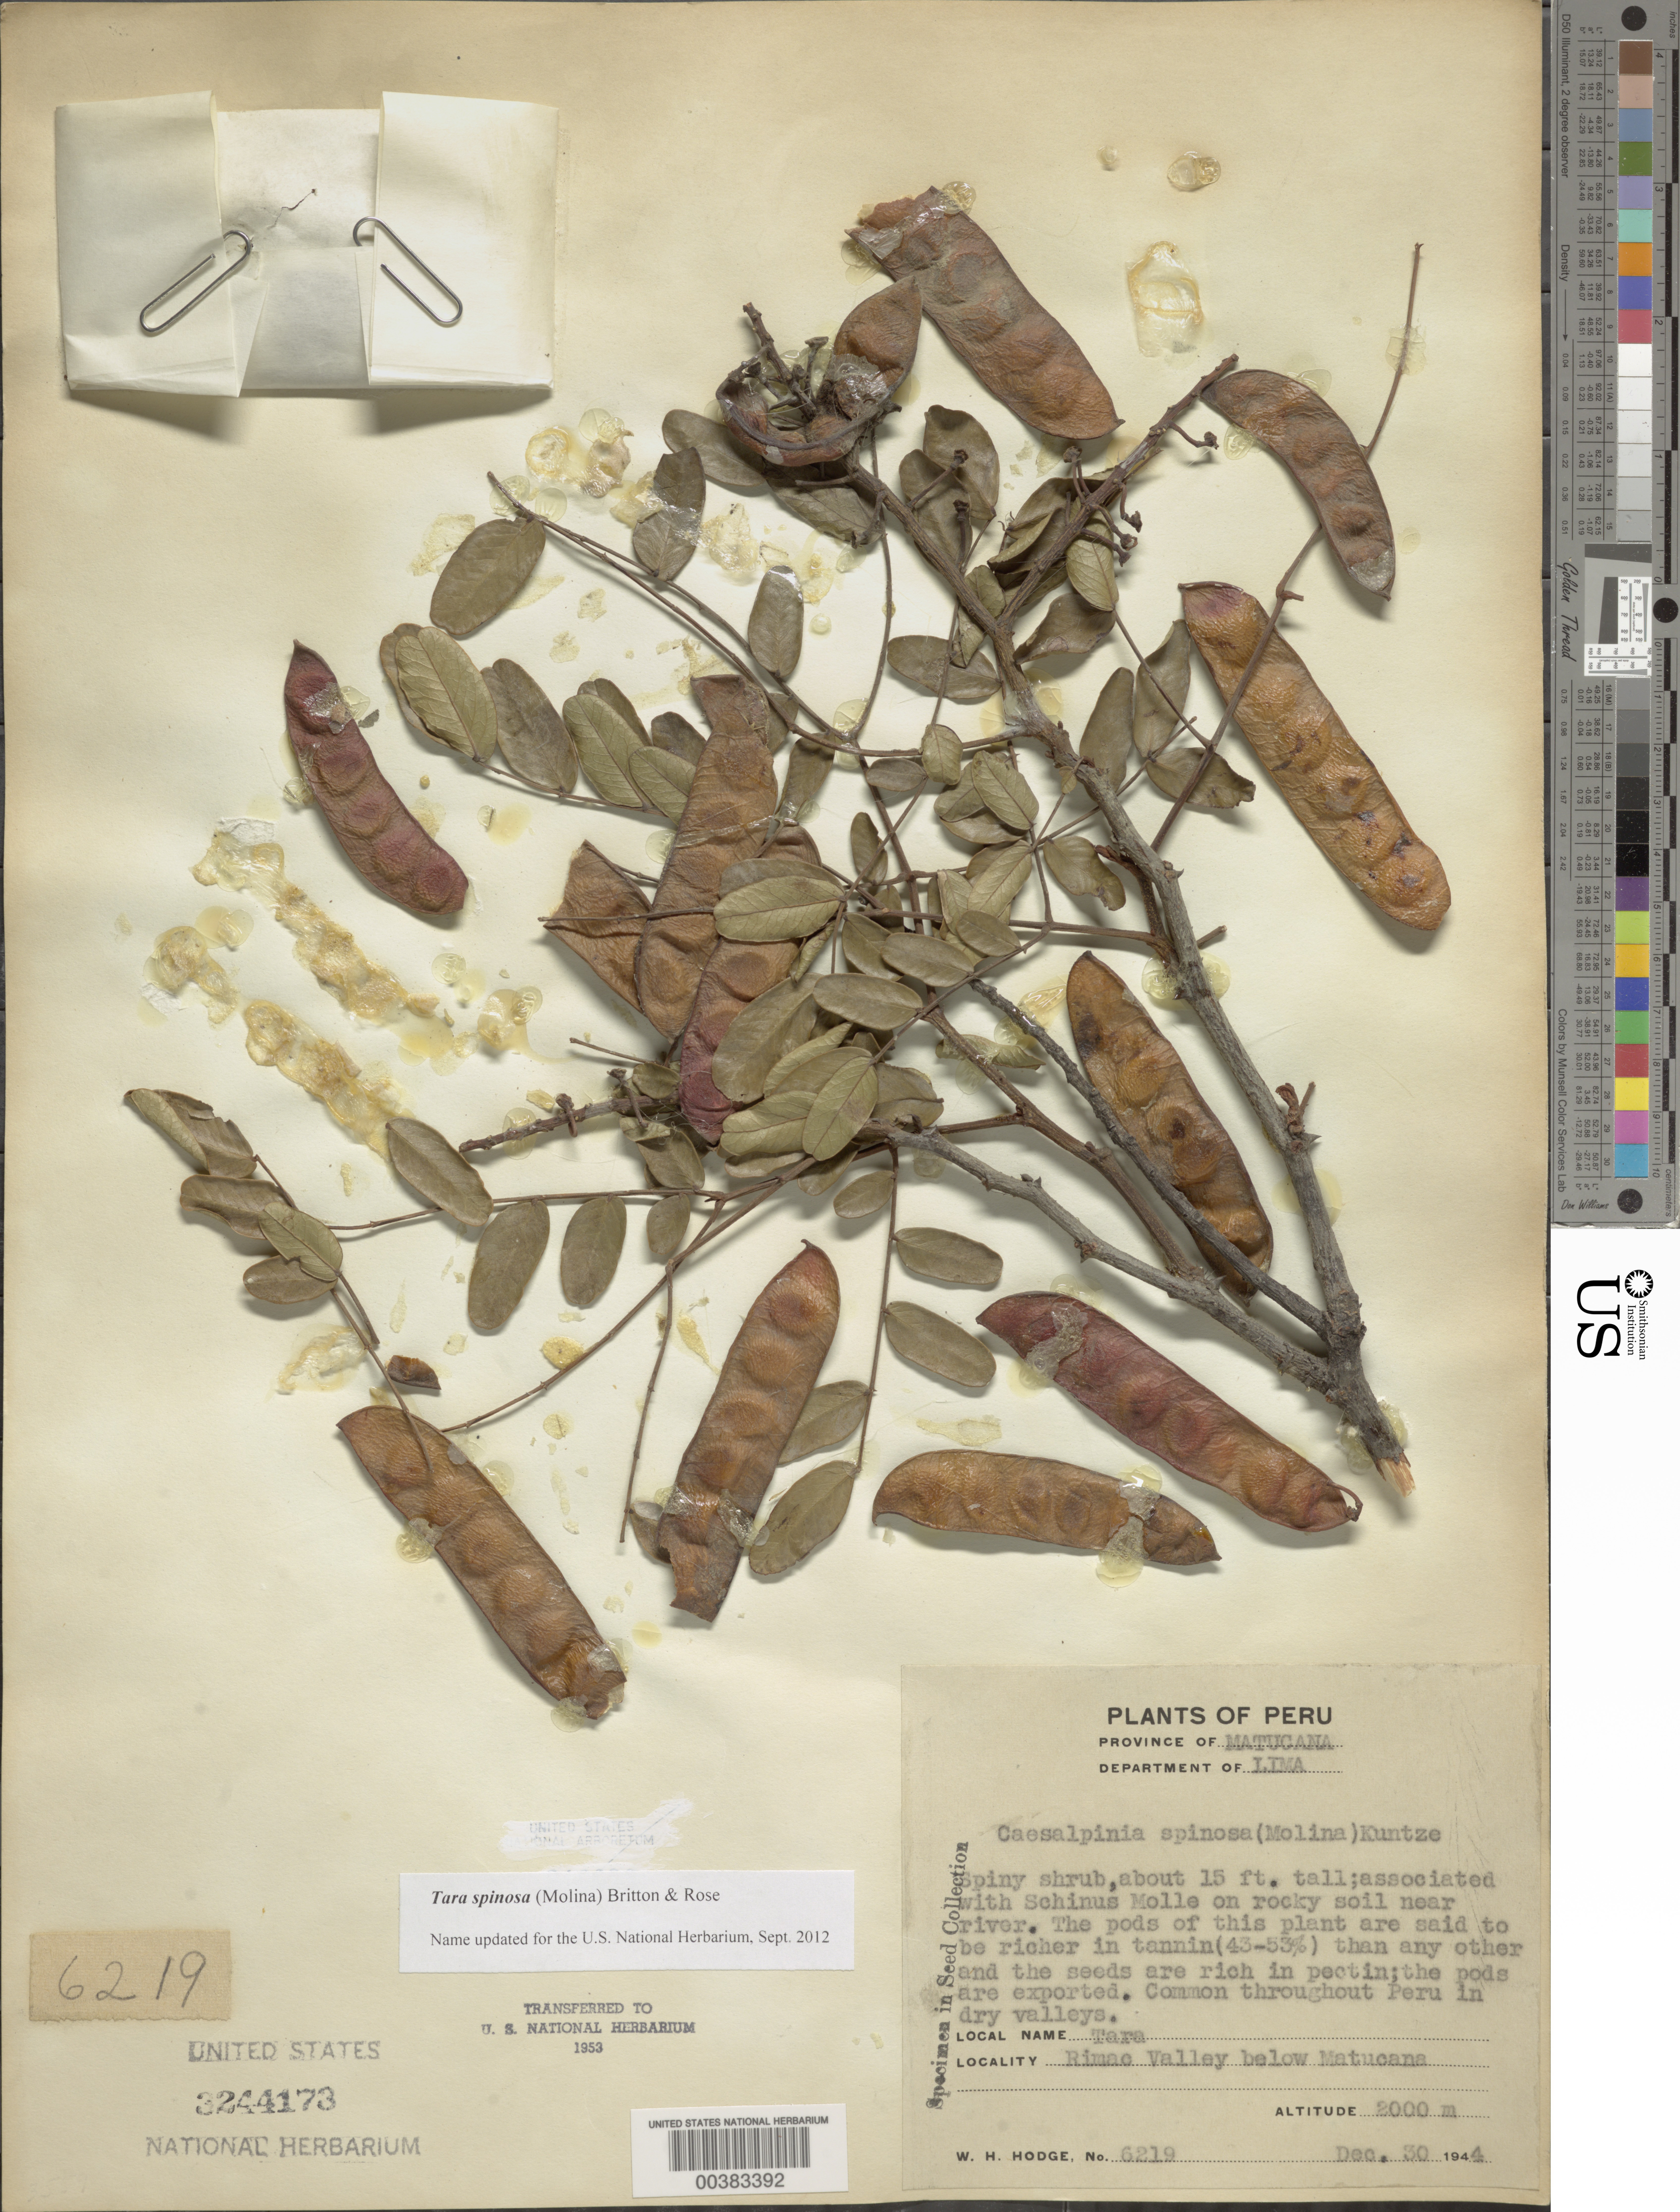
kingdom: Plantae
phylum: Tracheophyta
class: Magnoliopsida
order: Fabales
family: Fabaceae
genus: Tara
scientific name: Tara spinosa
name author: (Molina) Britton & Rose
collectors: W. Hodge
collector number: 6219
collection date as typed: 30 Dec 1944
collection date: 1944-12-30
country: Peru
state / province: Lima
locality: Matucana District [?], Rímac Valley below Matucana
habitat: On rocky soil near river; dry valleys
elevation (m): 2000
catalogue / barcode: US 3244173